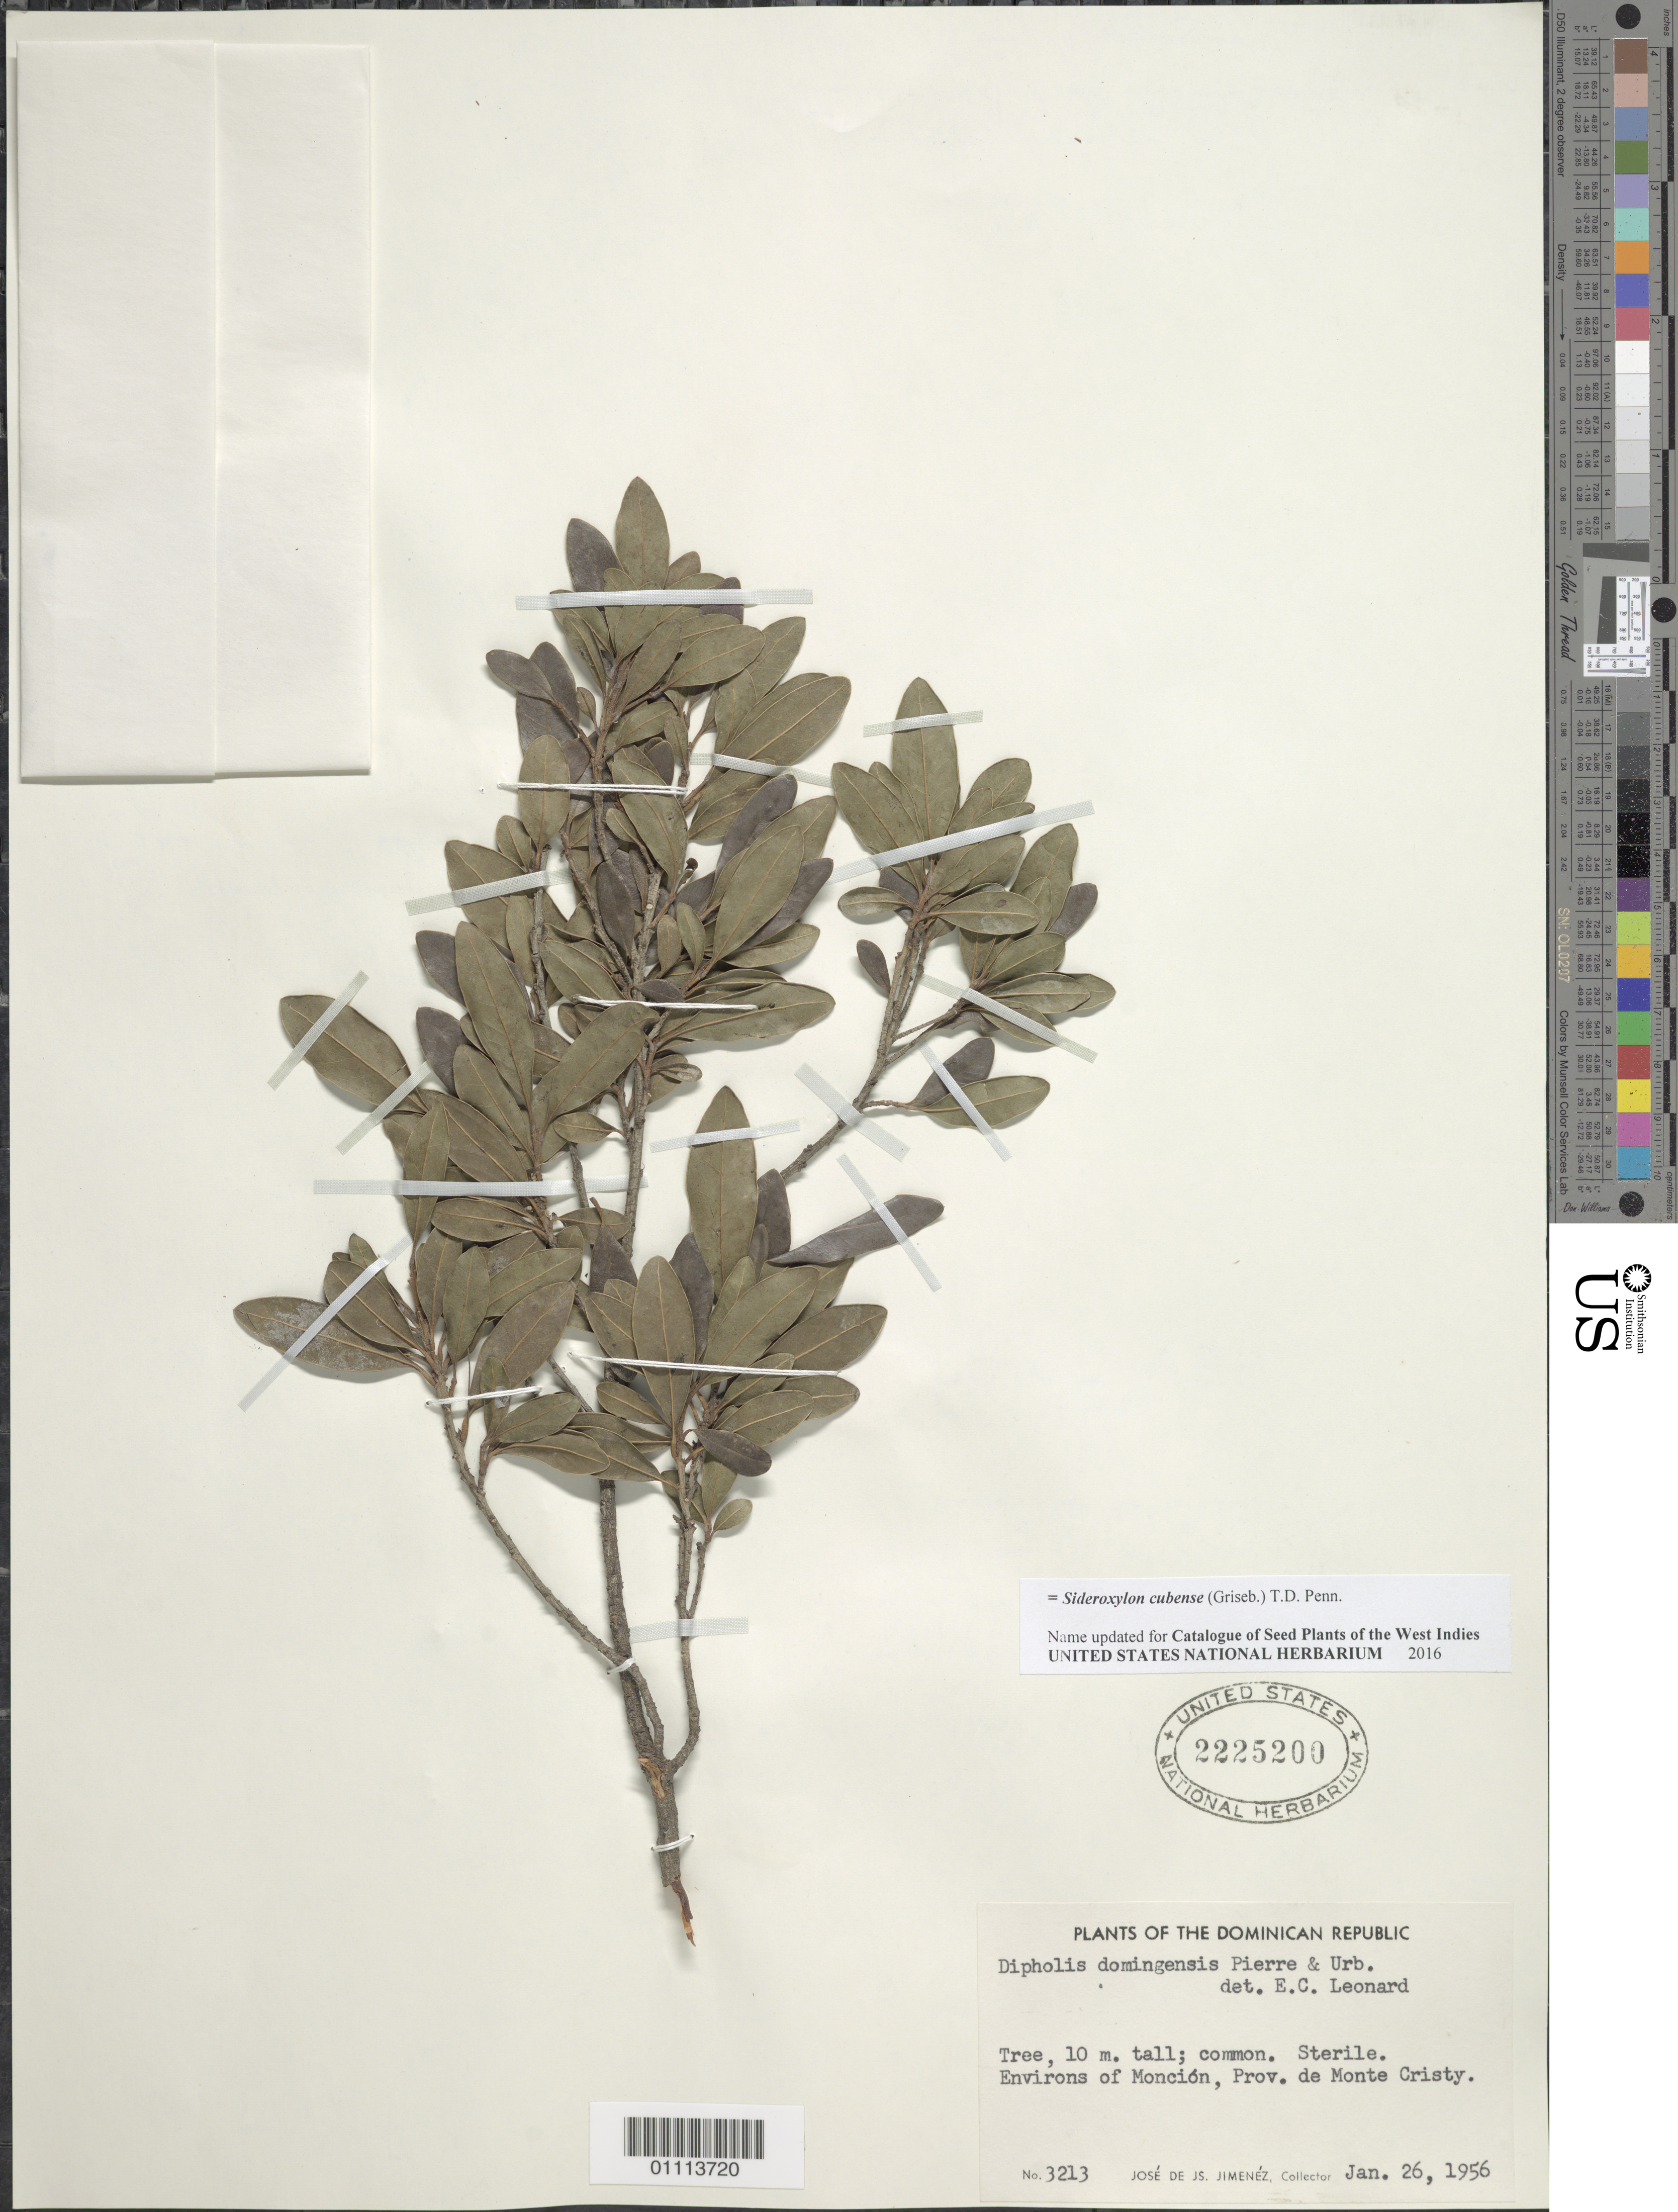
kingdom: Plantae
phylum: Tracheophyta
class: Magnoliopsida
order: Ericales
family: Sapotaceae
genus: Dipholis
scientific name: Dipholis cubensis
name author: (Griseb.) Pierre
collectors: J. J. Jiménez Almonte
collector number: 3213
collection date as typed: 26 Jan 1956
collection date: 1956-01-26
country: Dominican Republic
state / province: Monte Cristi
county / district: Monción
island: Hispaniola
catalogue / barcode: US 2225200